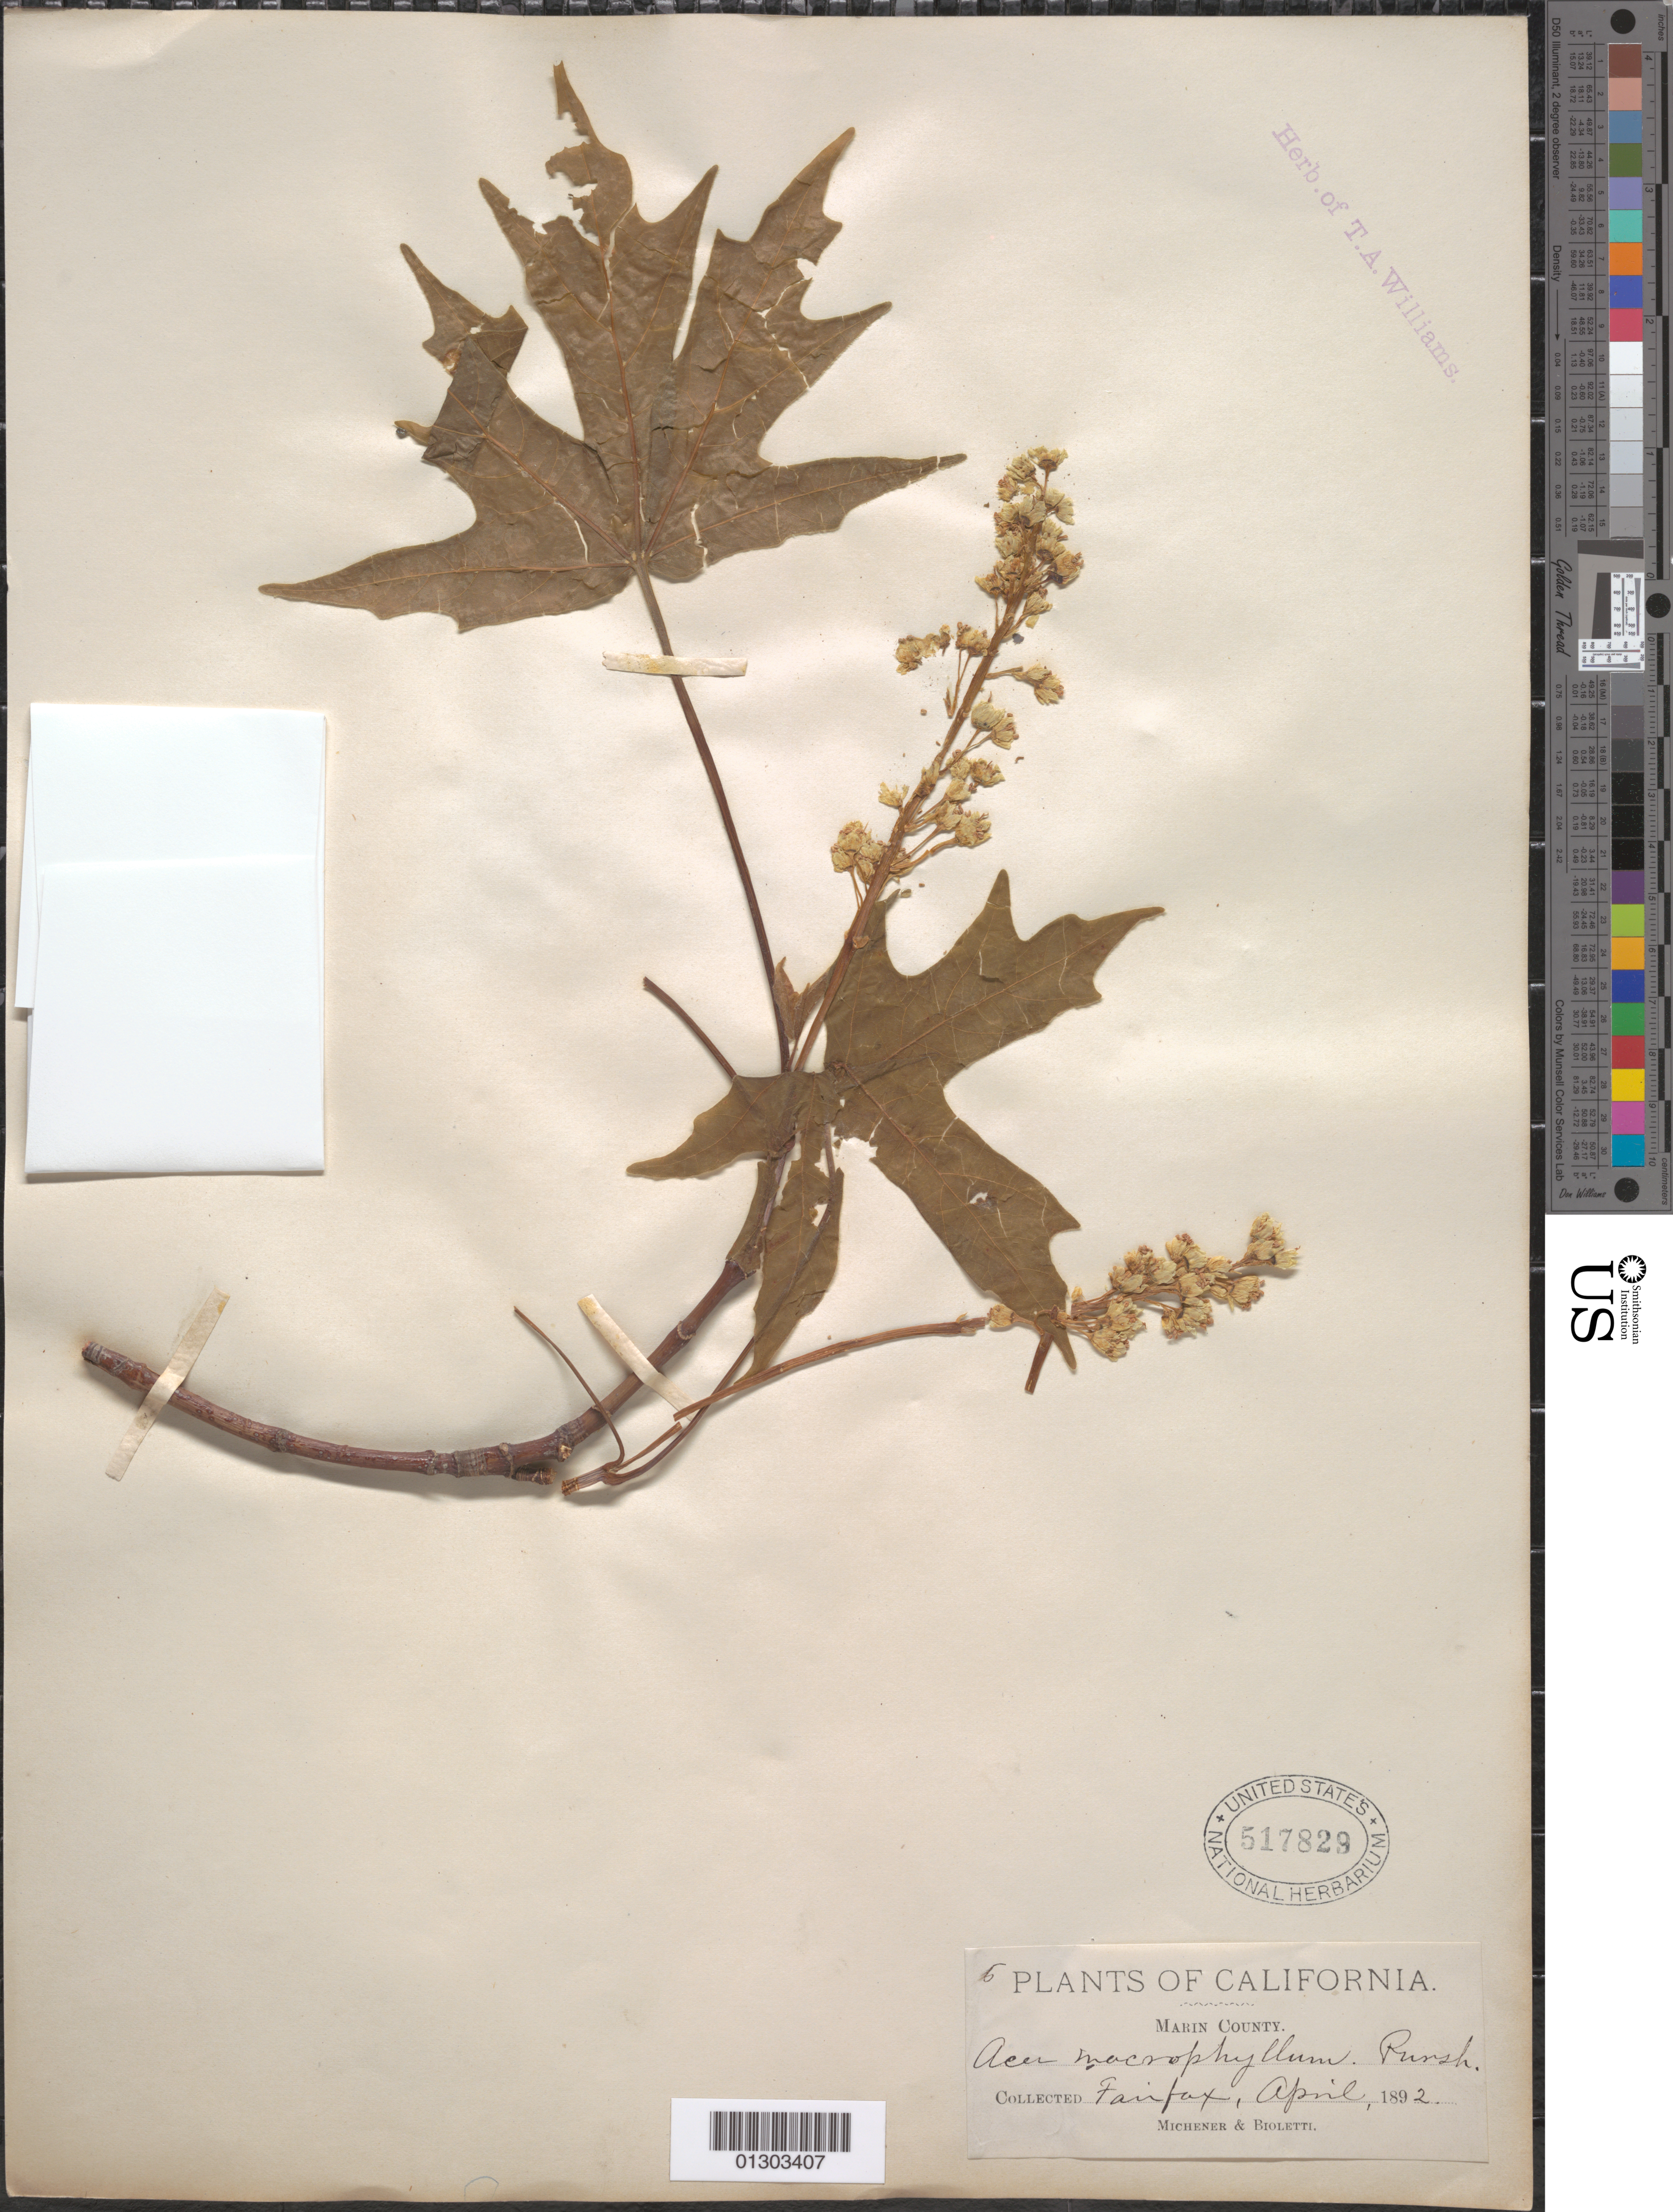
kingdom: Plantae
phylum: Tracheophyta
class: Magnoliopsida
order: Sapindales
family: Sapindaceae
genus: Acer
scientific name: Acer macrophyllum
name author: Pursh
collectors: C. G. Michener & F. T. Bioletti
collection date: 1892-04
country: United States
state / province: California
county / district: Marin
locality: Marin County, Fairfax.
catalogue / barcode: US 517829